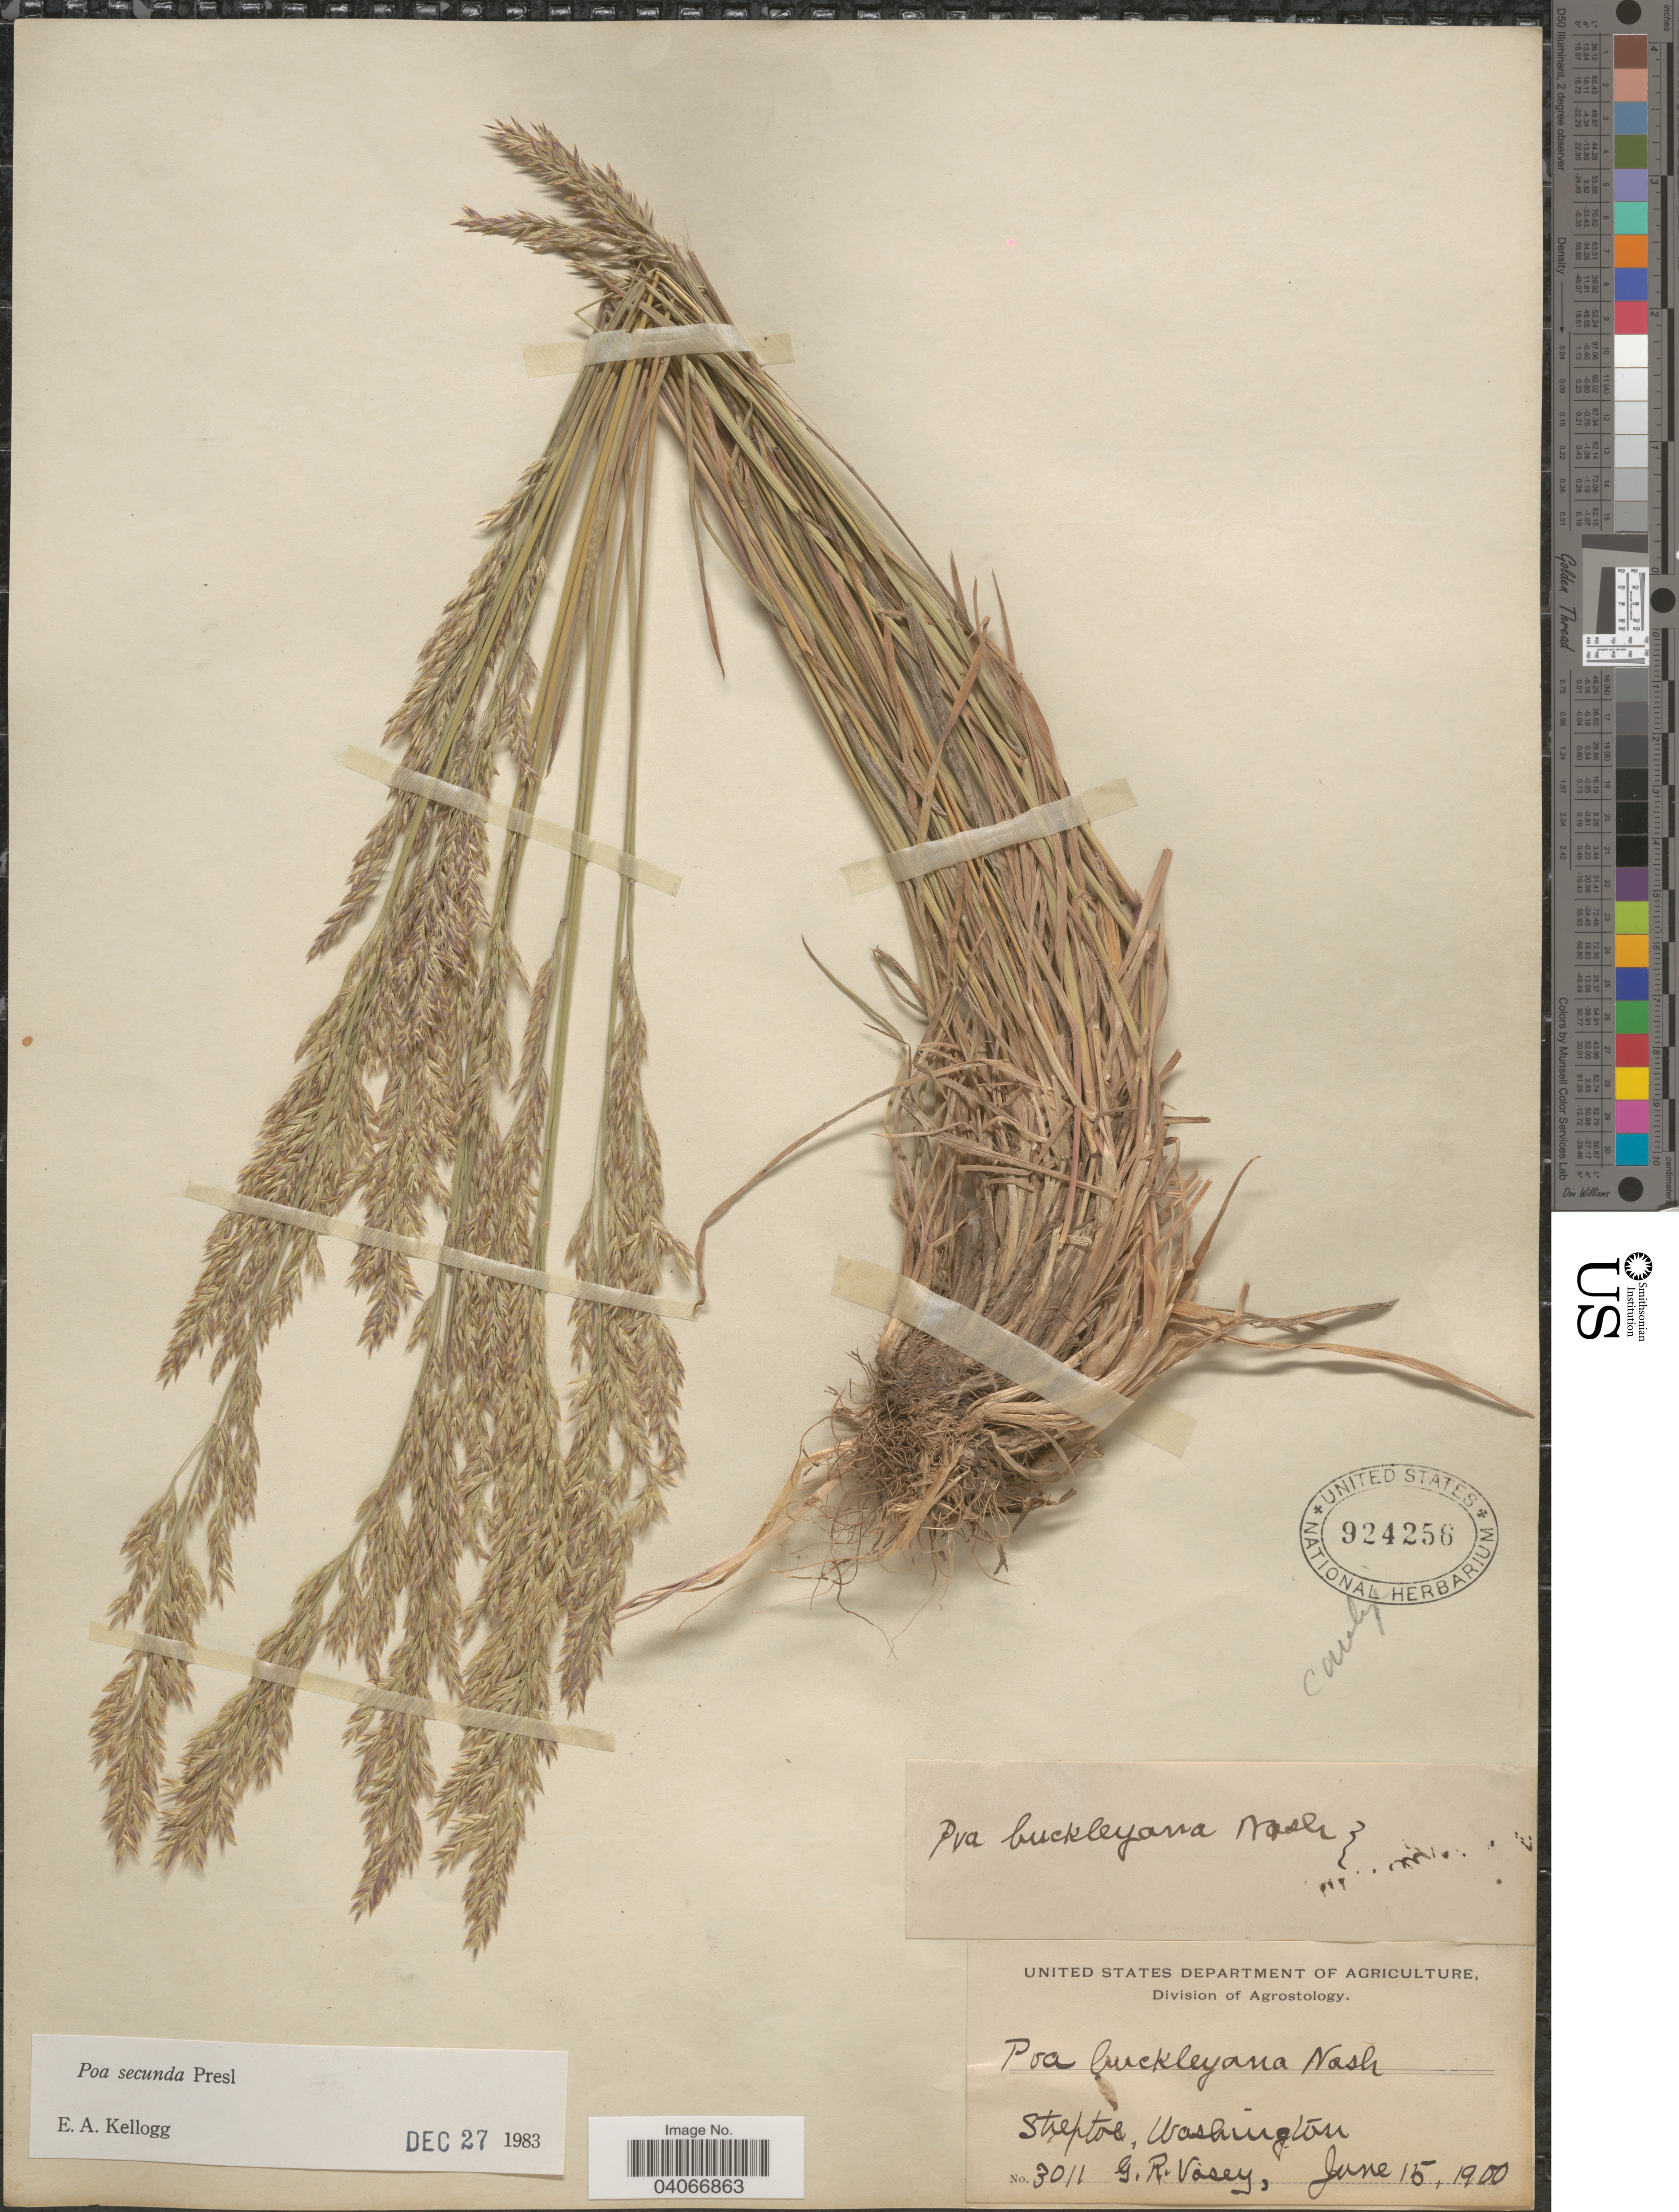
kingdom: Plantae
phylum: Tracheophyta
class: Liliopsida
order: Poales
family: Poaceae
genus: Poa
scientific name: Poa secunda subsp. secunda var. scabrella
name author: (Thurb.) Soreng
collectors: G. R. Vasey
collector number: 3011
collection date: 1900-06-15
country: United States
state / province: Washington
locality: Steptoe.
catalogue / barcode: US 924256